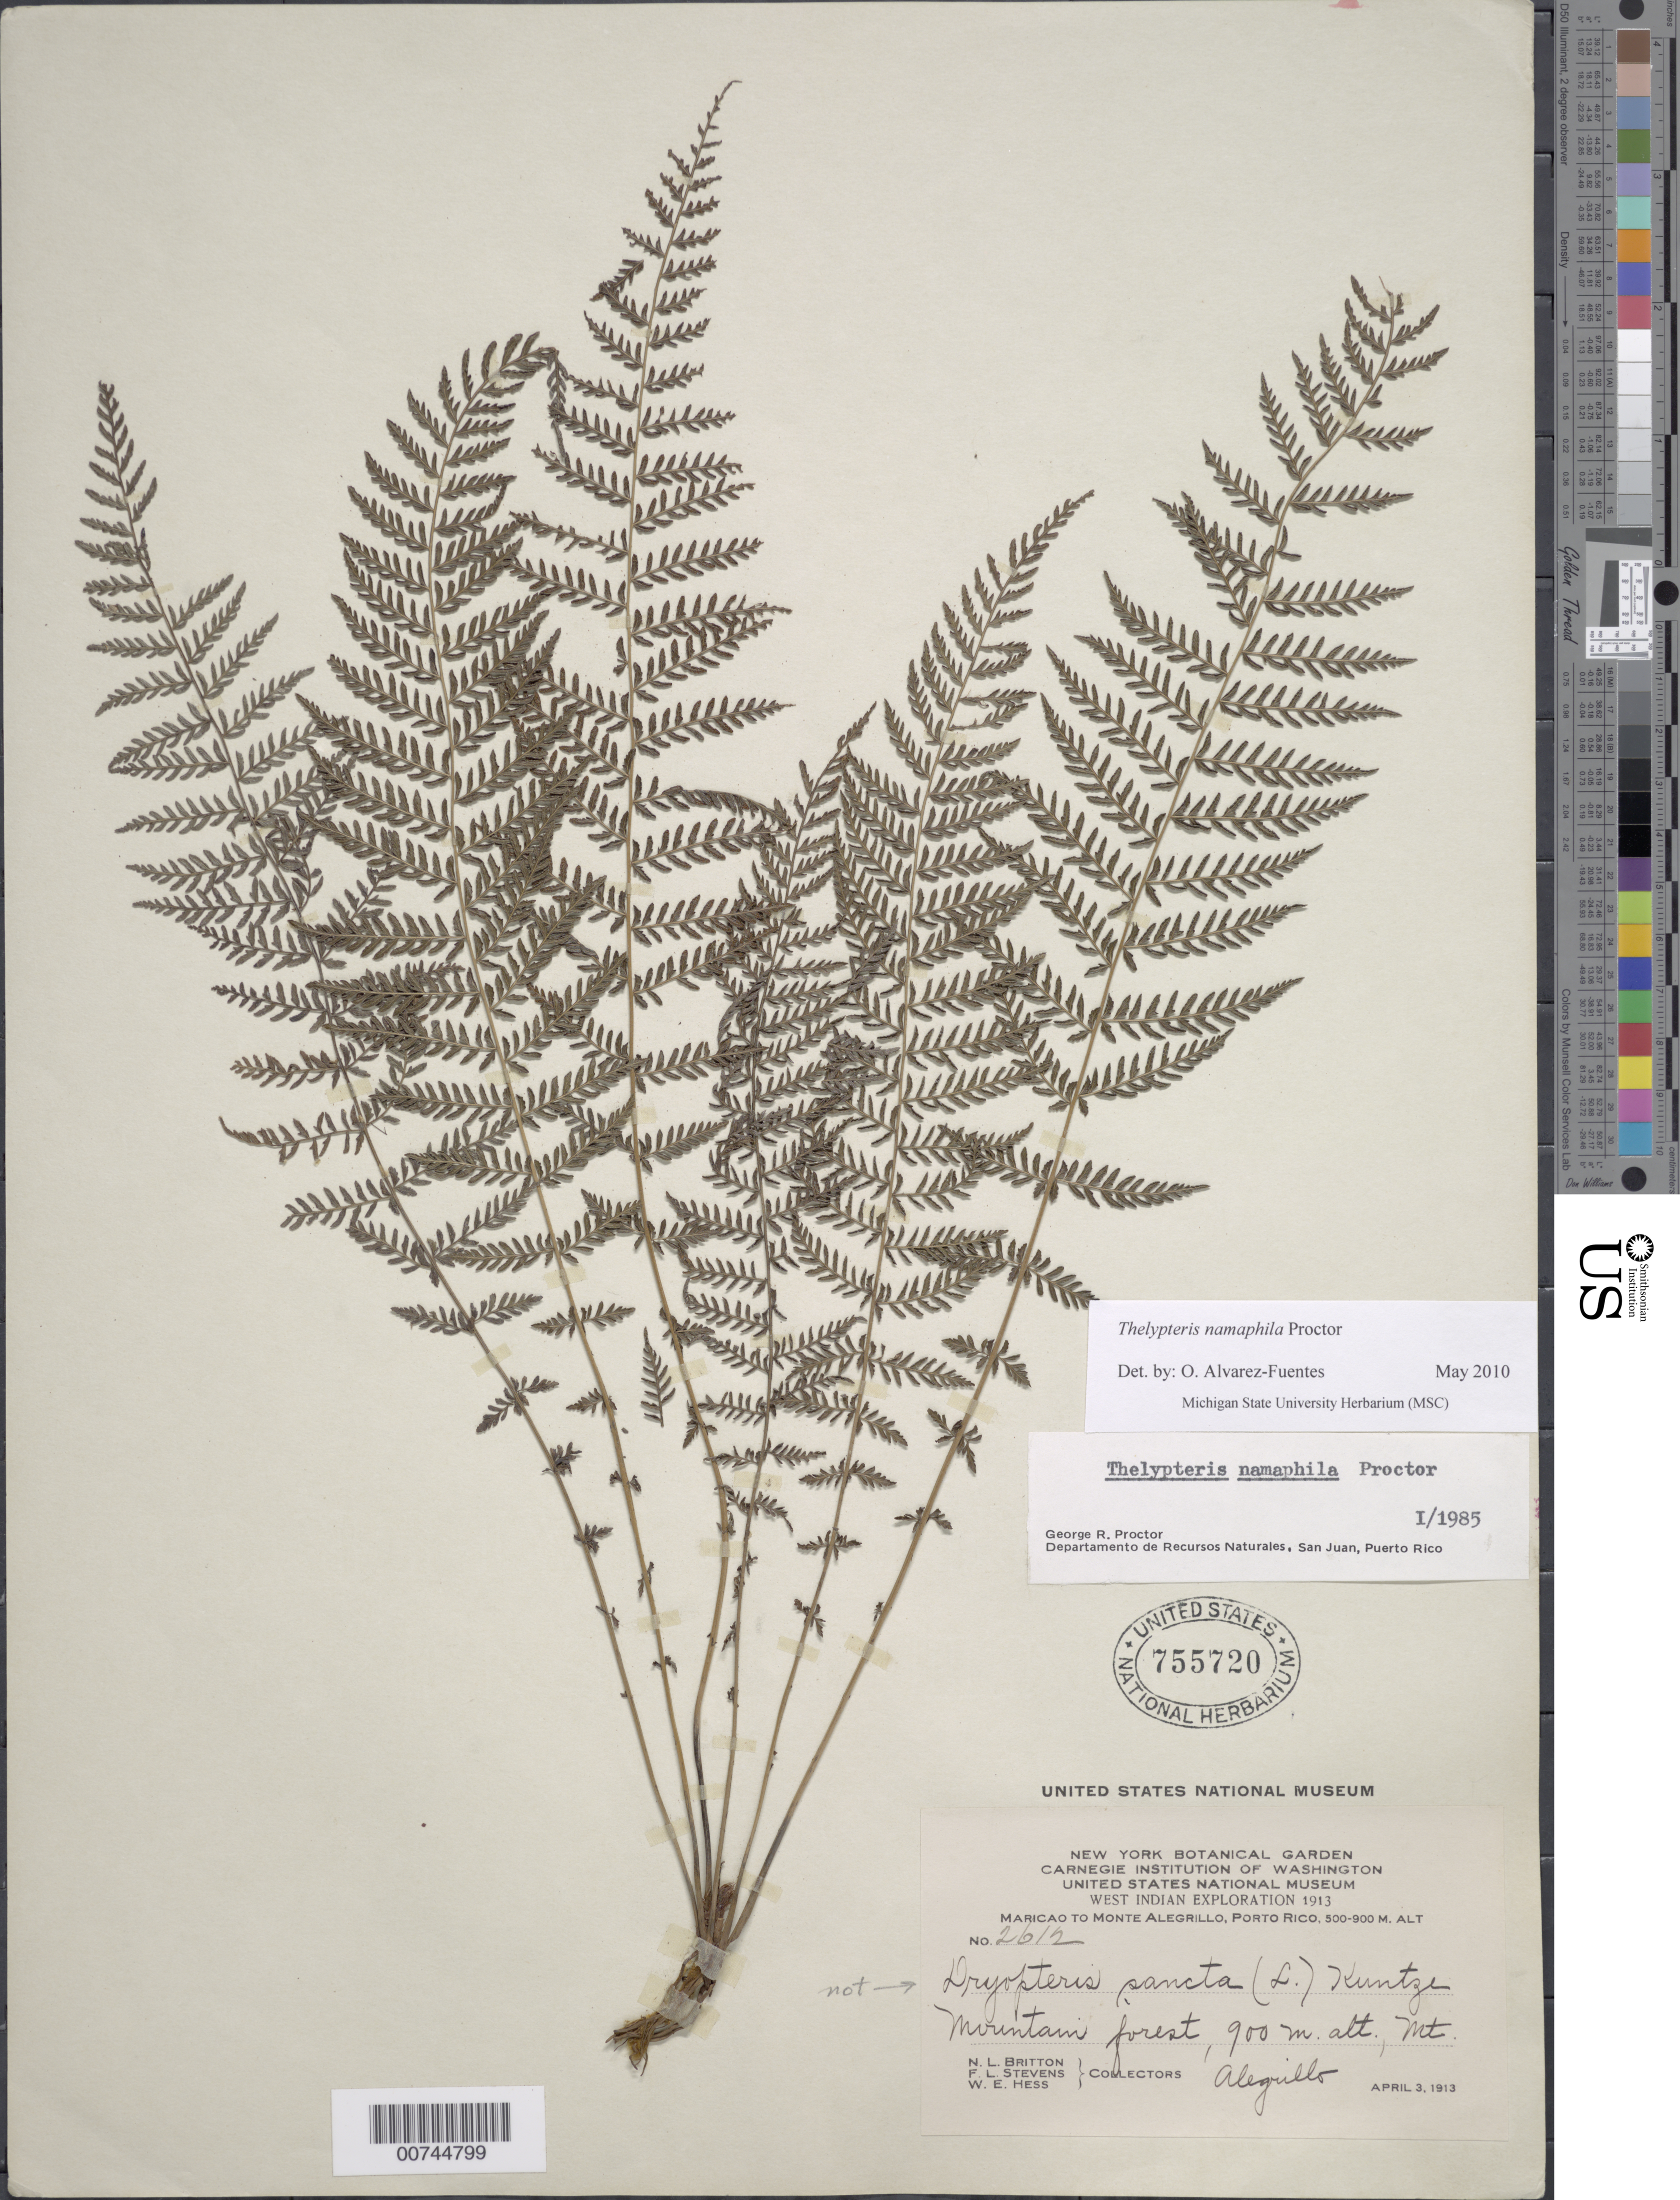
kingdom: Plantae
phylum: Tracheophyta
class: Polypodiopsida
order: Polypodiales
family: Thelypteridaceae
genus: Amauropelta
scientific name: Amauropelta namaphila (Proctor) comb. nov., ined 2015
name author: (Proctor)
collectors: N. Britton, F. L. Stevens & W. Hess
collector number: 2612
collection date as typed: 03 Apr 1913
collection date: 1913-04-03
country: Puerto Rico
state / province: Maricao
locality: Maricao to Monte Alegrillo. Alegrillo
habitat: Mountain forest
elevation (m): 900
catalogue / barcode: US 755720